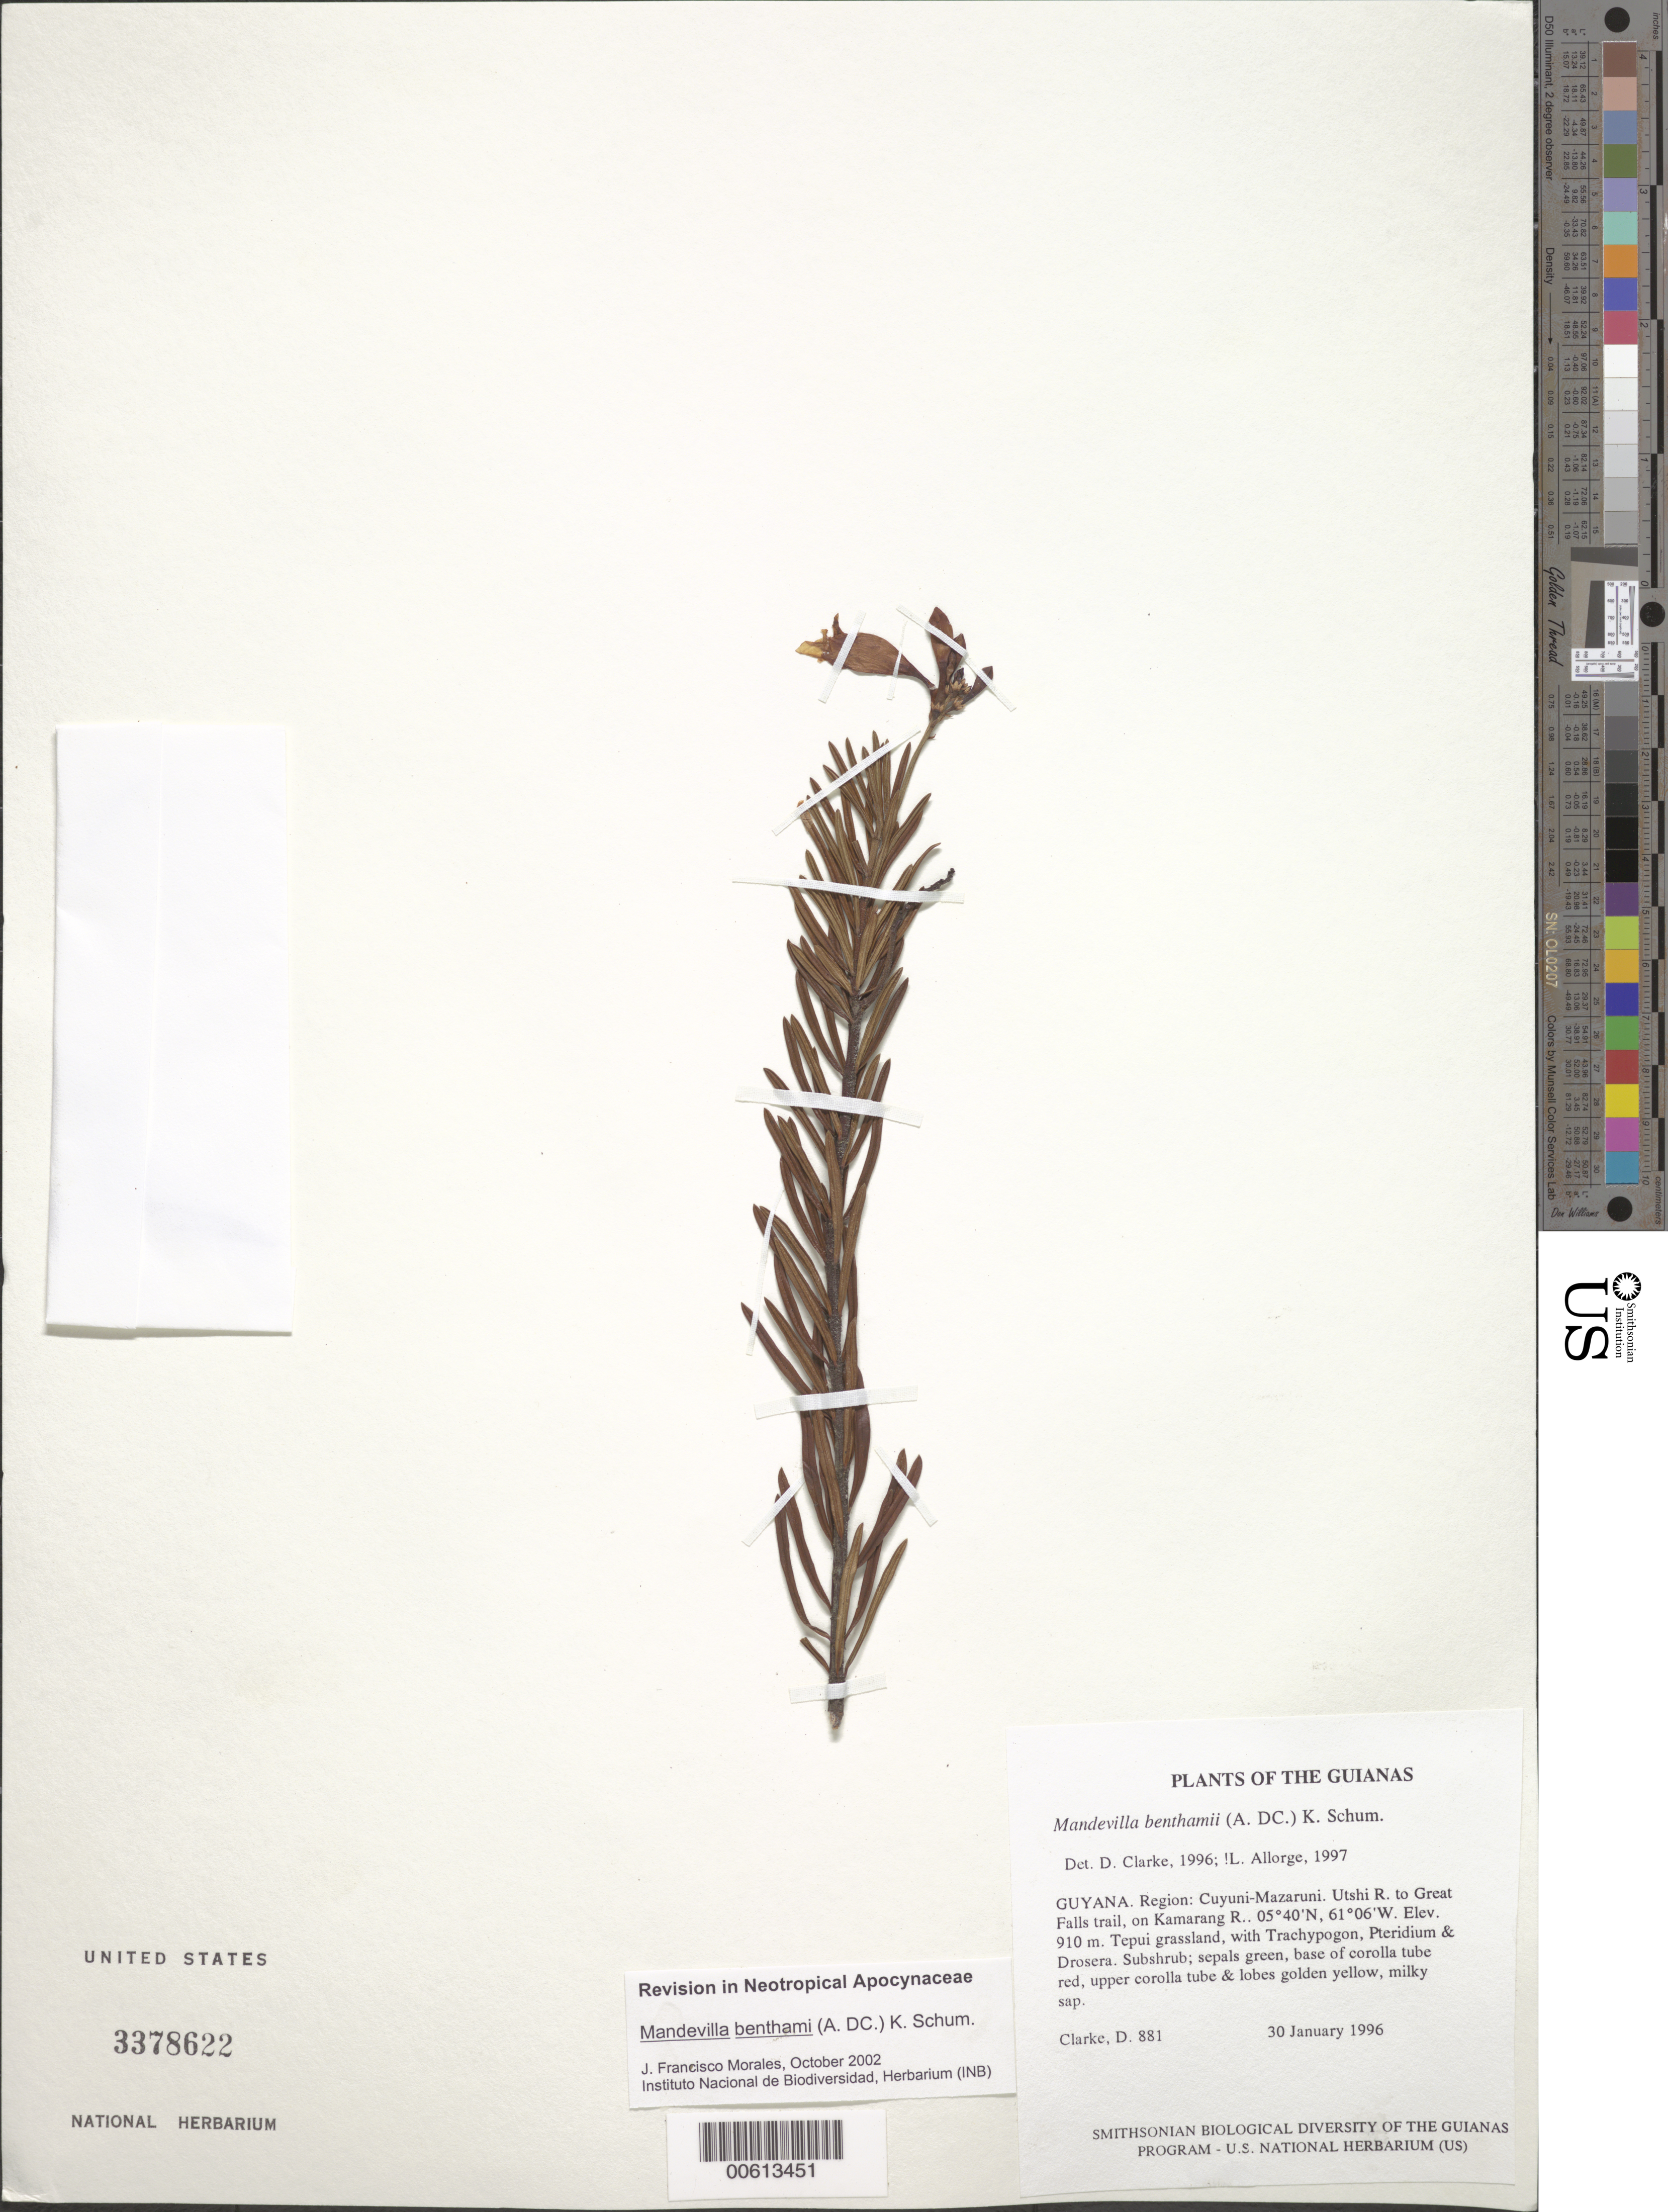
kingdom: Plantae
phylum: Tracheophyta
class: Magnoliopsida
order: Gentianales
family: Apocynaceae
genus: Mandevilla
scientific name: Mandevilla benthamii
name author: (A. DC.) K. Schum.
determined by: Morales, J. F.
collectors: H. D. Clarke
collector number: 881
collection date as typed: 30 January 1996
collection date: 1996-01-30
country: Guyana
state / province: Cuyuni-Mazaruni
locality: Utshi R. to Great Falls trail, on Kamarang R.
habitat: Tepui grassland, with Trachypogon, Pteridium & Drosera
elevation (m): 910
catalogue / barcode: US 3378622